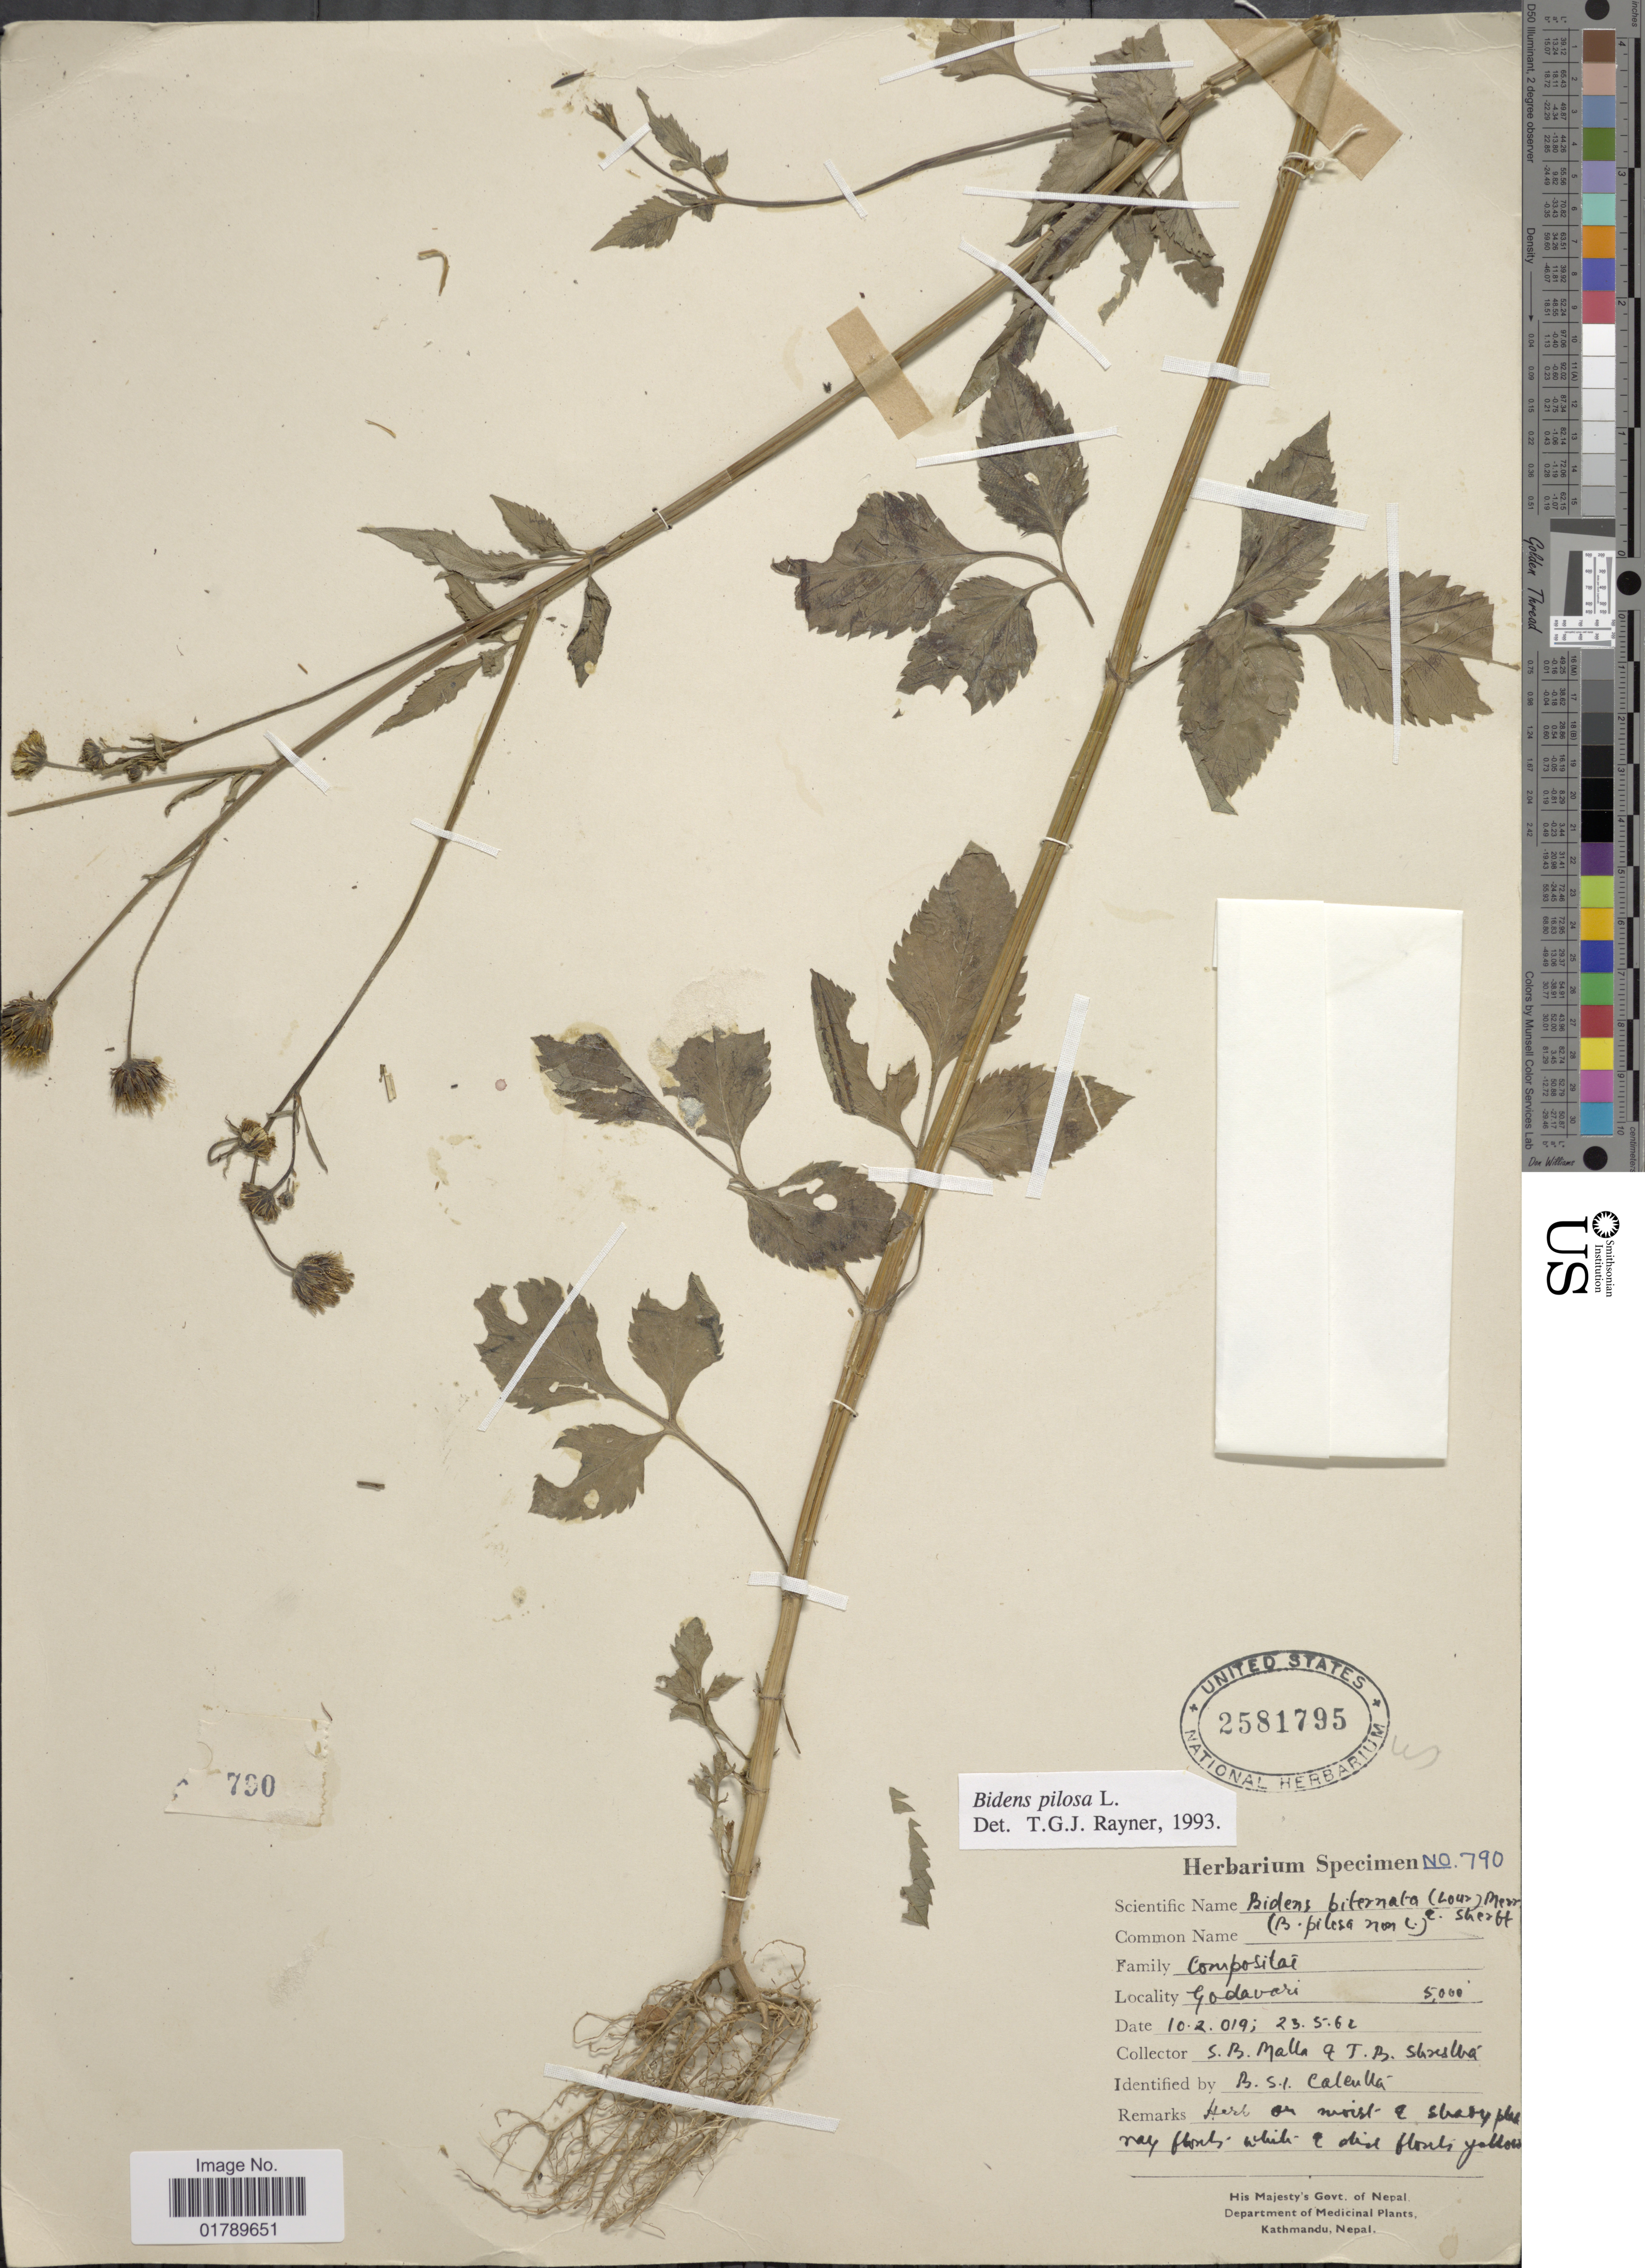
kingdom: Plantae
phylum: Tracheophyta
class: Magnoliopsida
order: Asterales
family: Asteraceae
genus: Bidens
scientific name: Bidens pilosa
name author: L.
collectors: S. Malla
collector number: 790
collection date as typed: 10-2-019; 23-5-62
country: India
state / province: Andhra Pradesh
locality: Godavari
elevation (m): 1524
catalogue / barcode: US 2581795